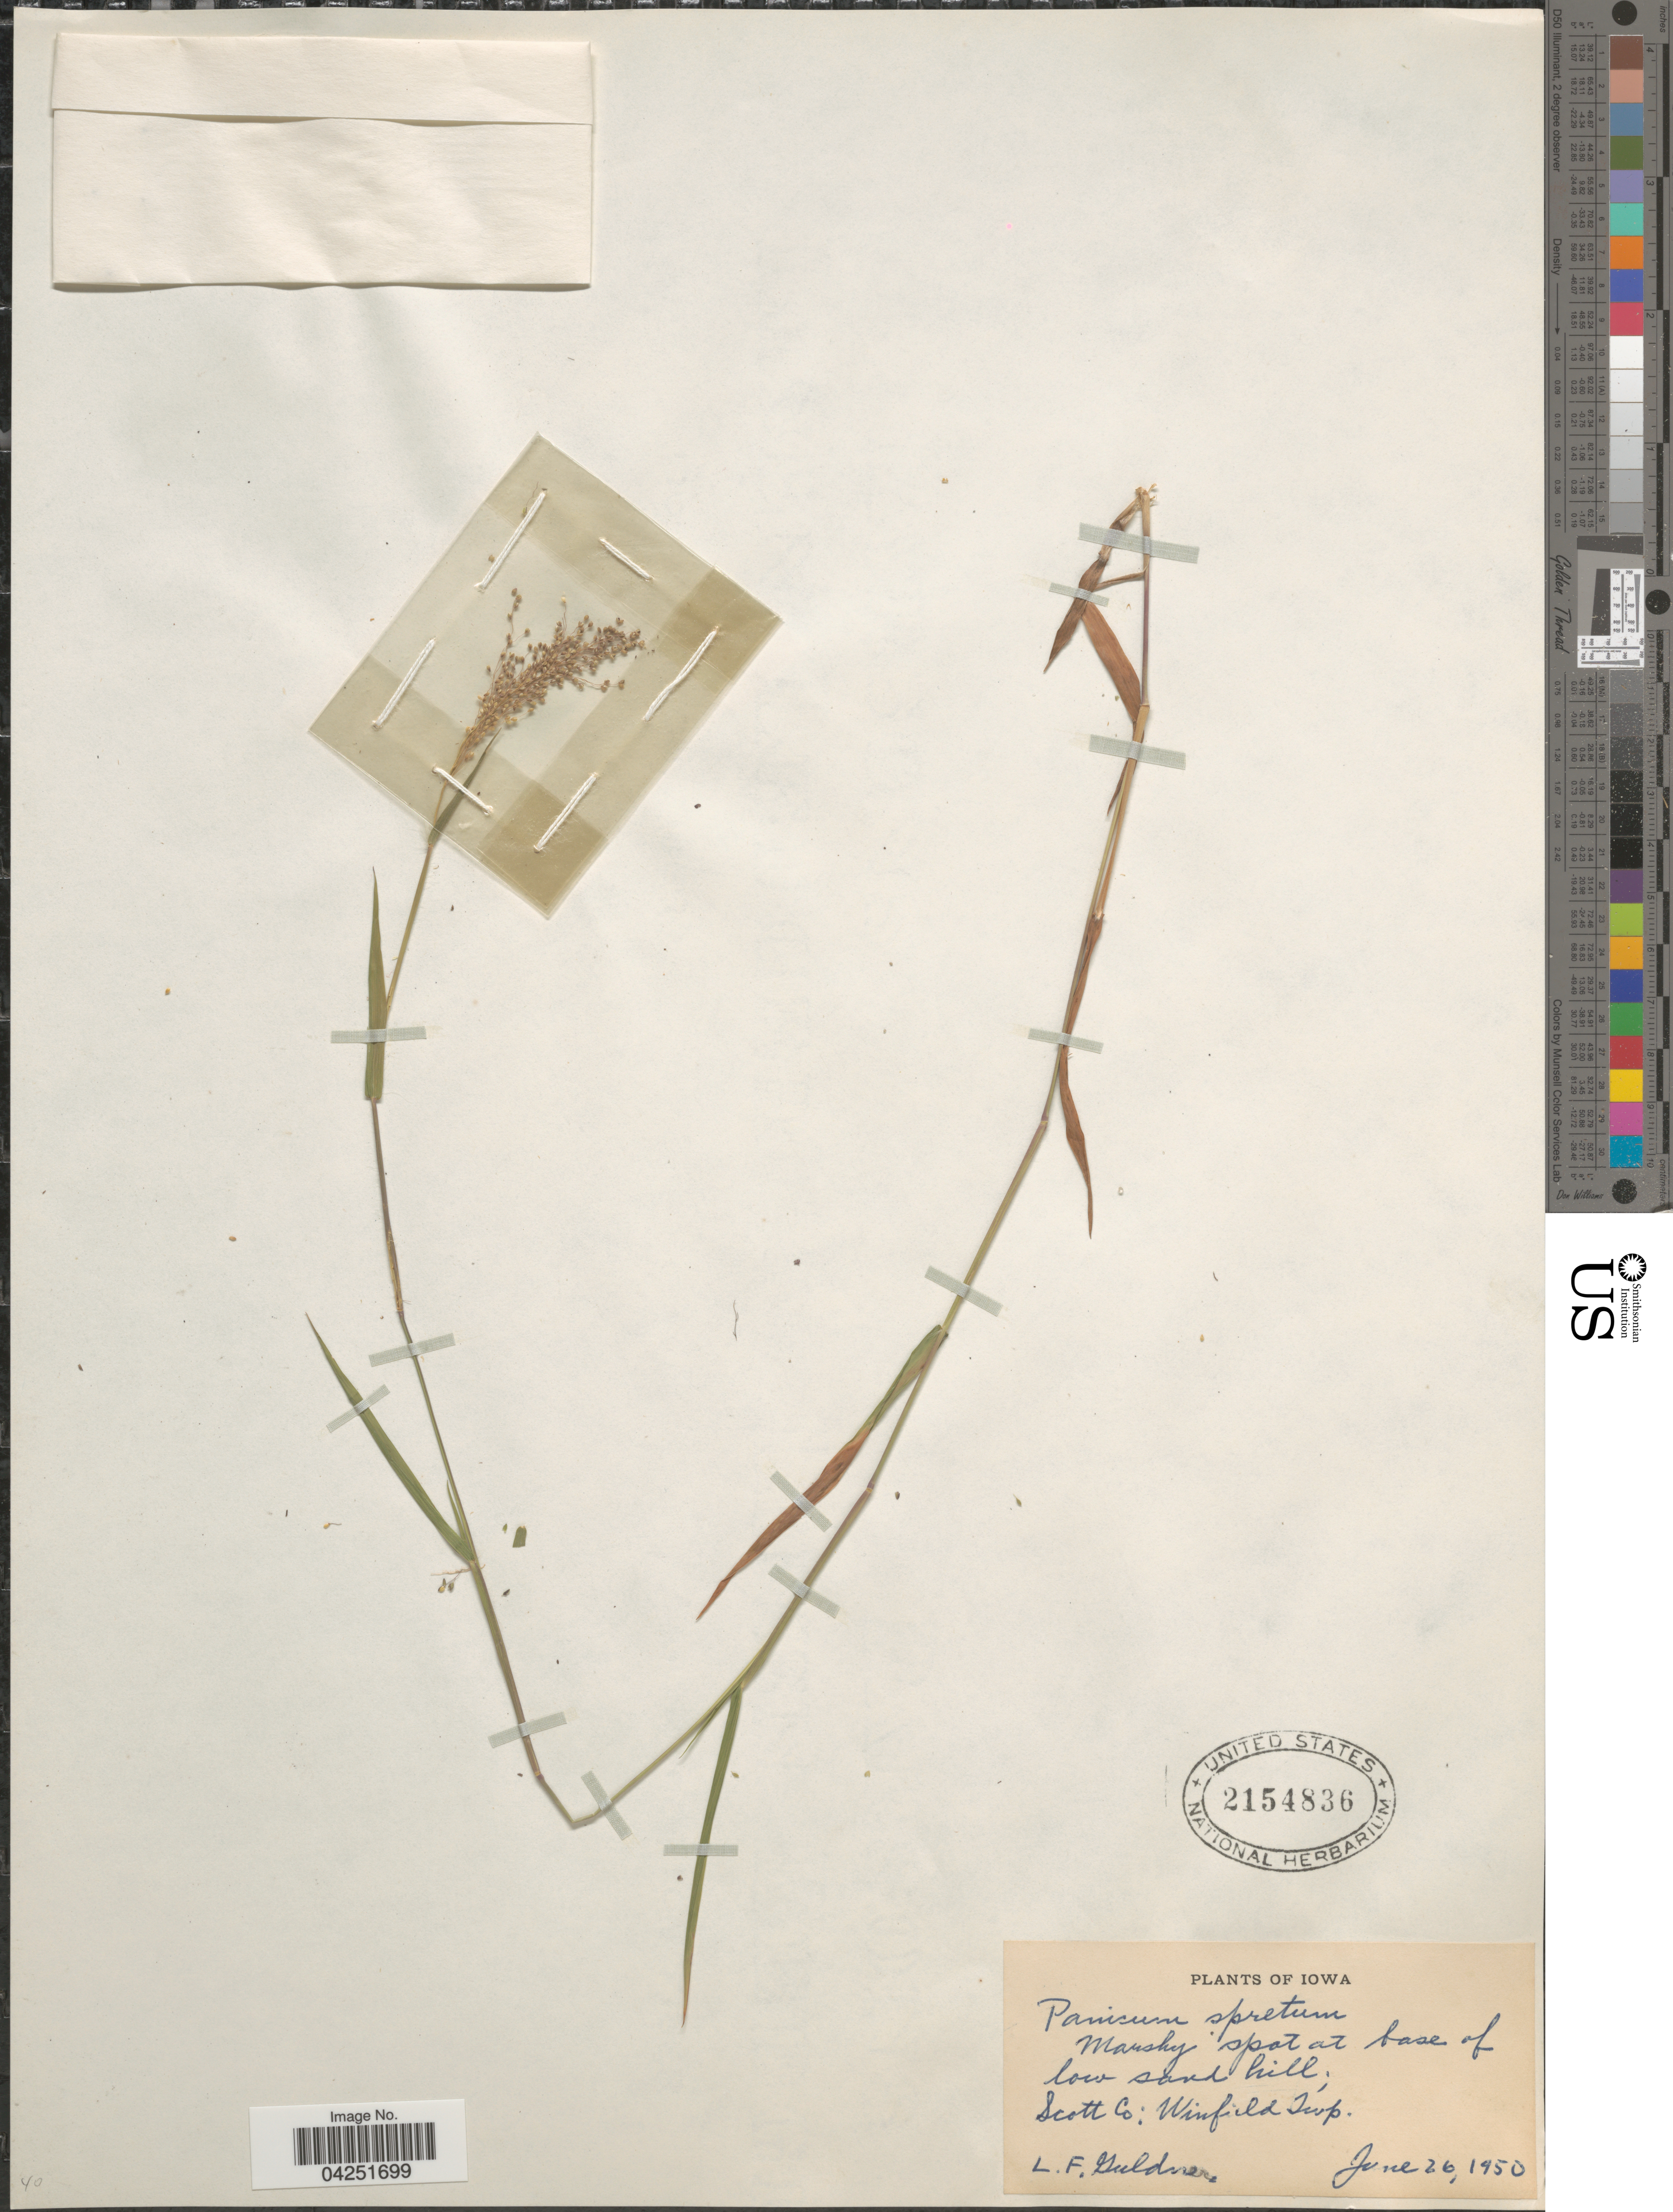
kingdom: Plantae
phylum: Tracheophyta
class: Liliopsida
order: Poales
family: Poaceae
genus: Dichanthelium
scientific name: Dichanthelium acuminatum var. densiflorum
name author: (Rand & Redfield) Gould & C.A. Clark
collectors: L. Guldner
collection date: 1950-06-26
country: United States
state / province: Iowa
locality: Scott Co: Winfield Twp.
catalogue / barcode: US 2154836